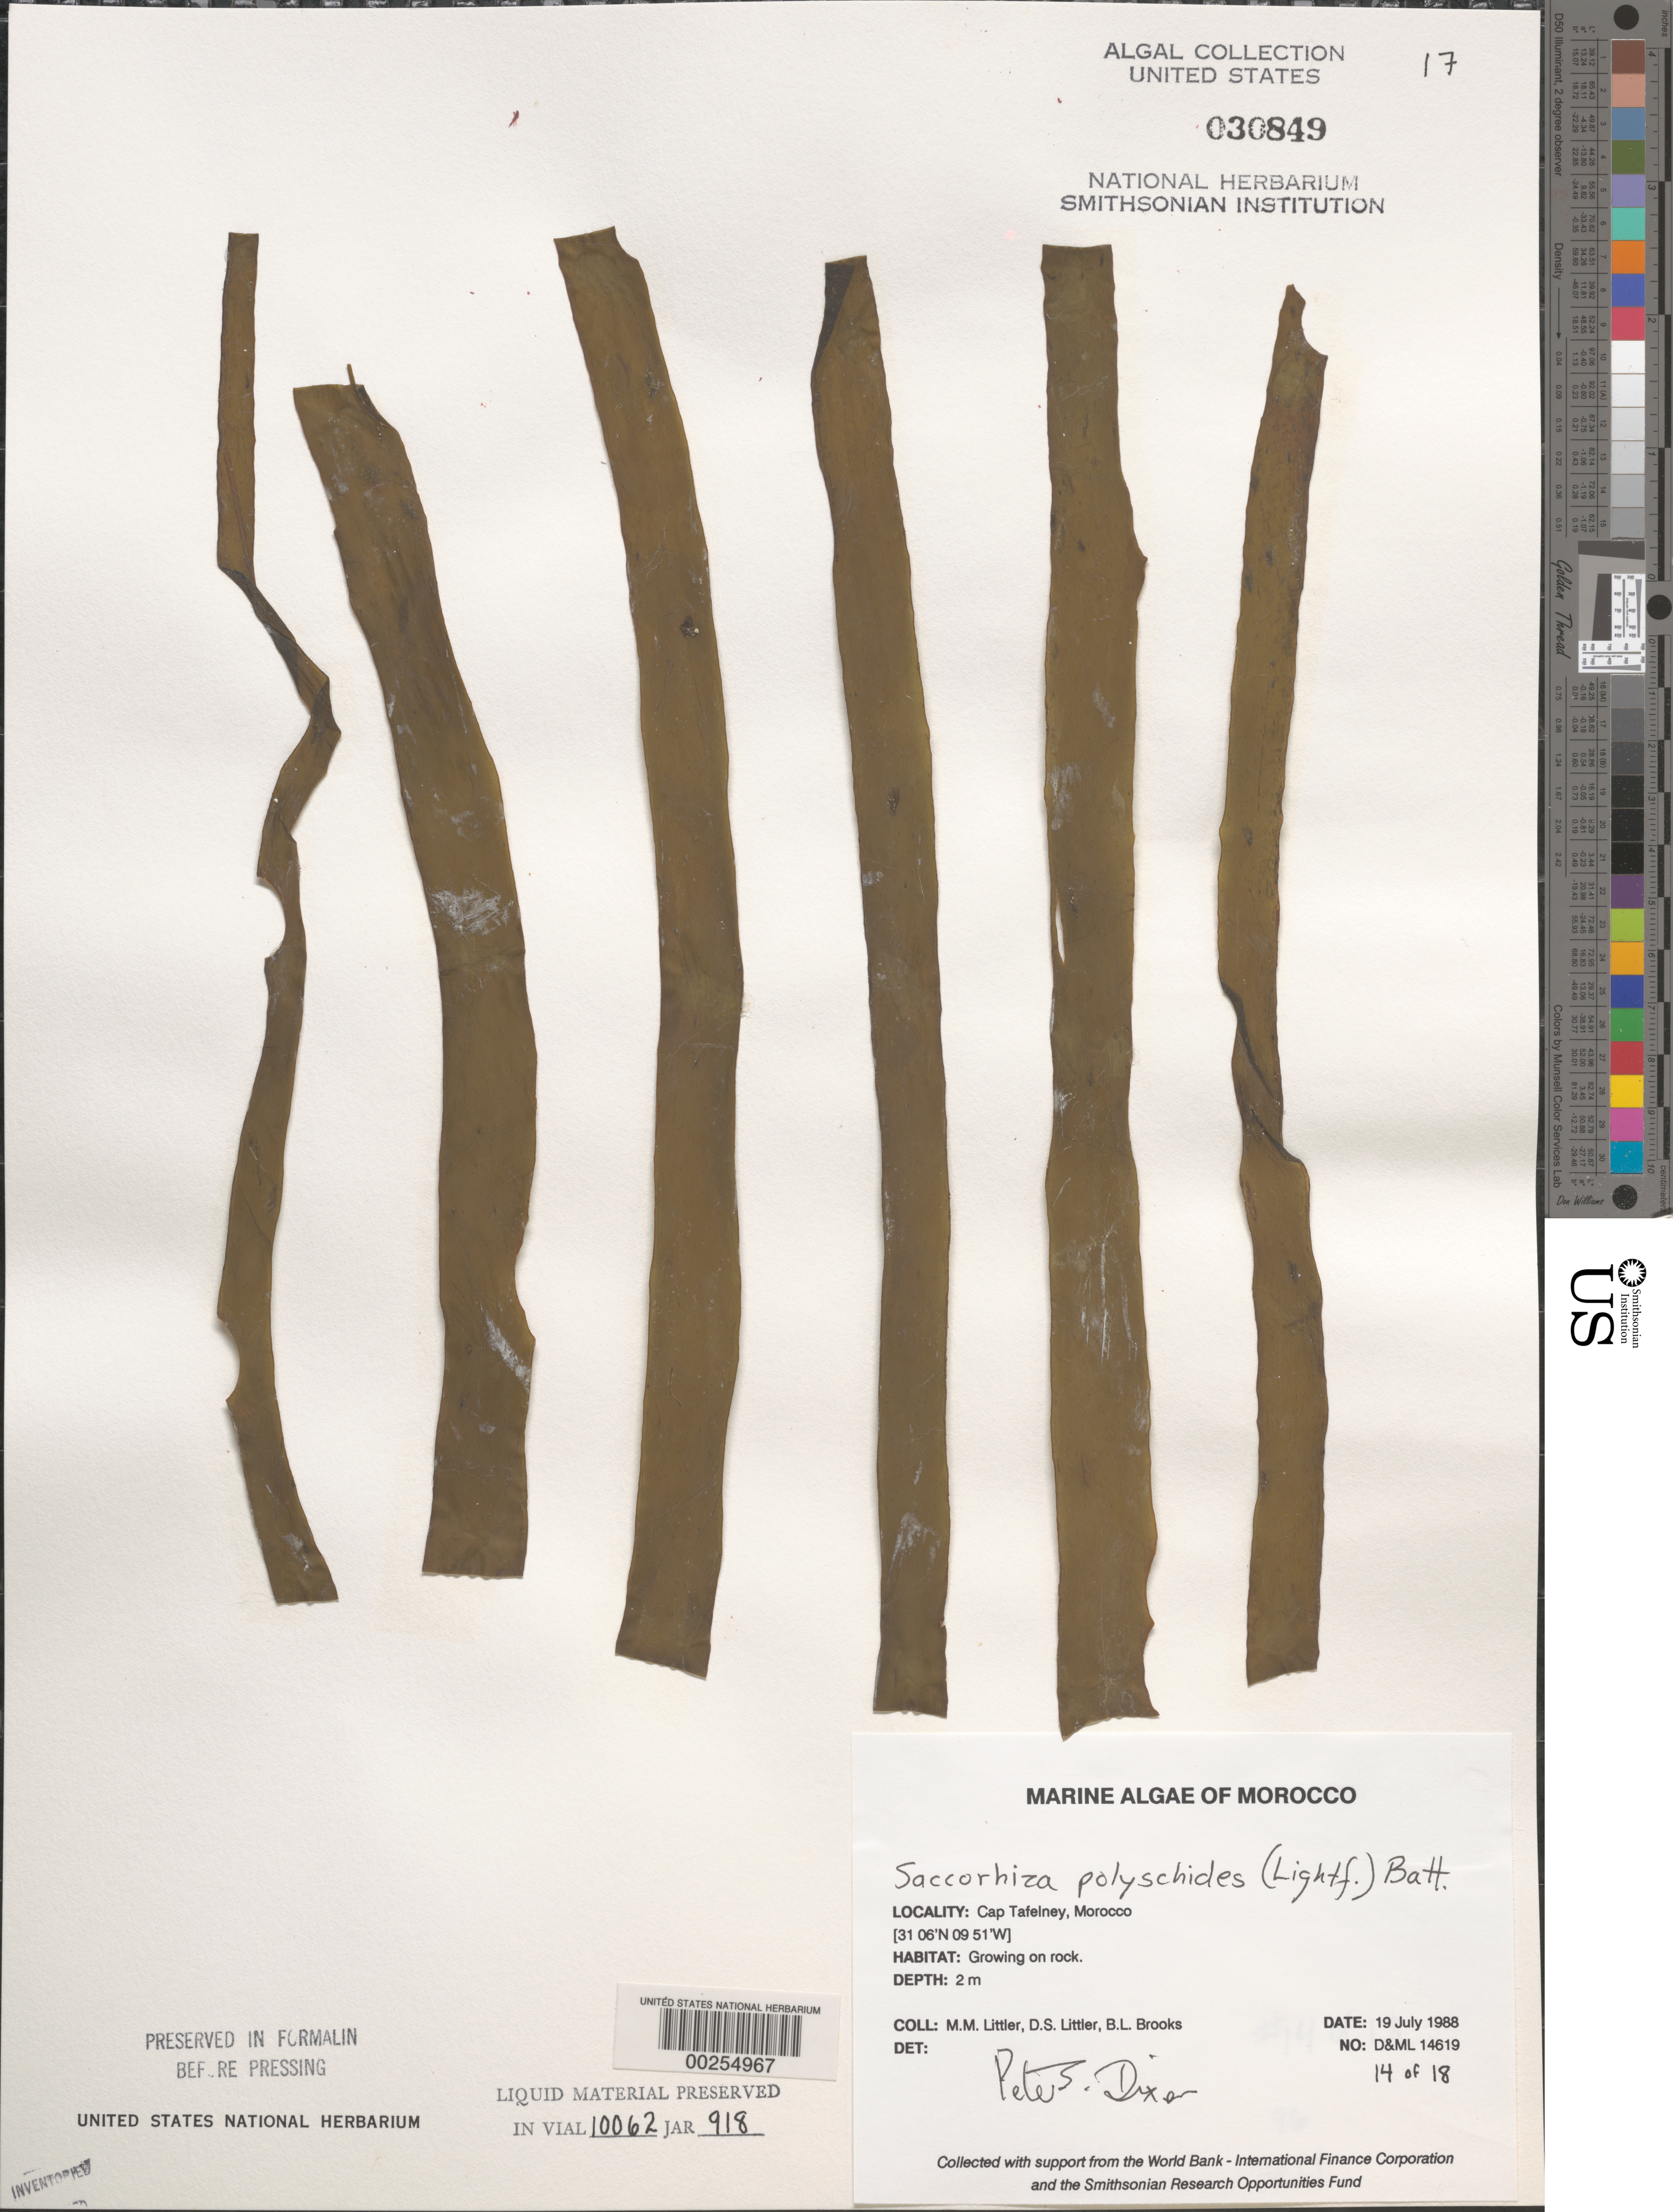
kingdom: Chromista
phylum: Foraminifera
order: Astrorhizida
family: Hyperamminidae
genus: Saccorhiza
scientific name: Saccorhiza polyschides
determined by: Dixon, P. S.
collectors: M. M. Littler, D. S. Littler & B. Brooks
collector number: D&ML 14619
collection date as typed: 19 Jul 1988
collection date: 1988-07-19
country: Morocco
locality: Cap Tafelney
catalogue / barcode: US 30849